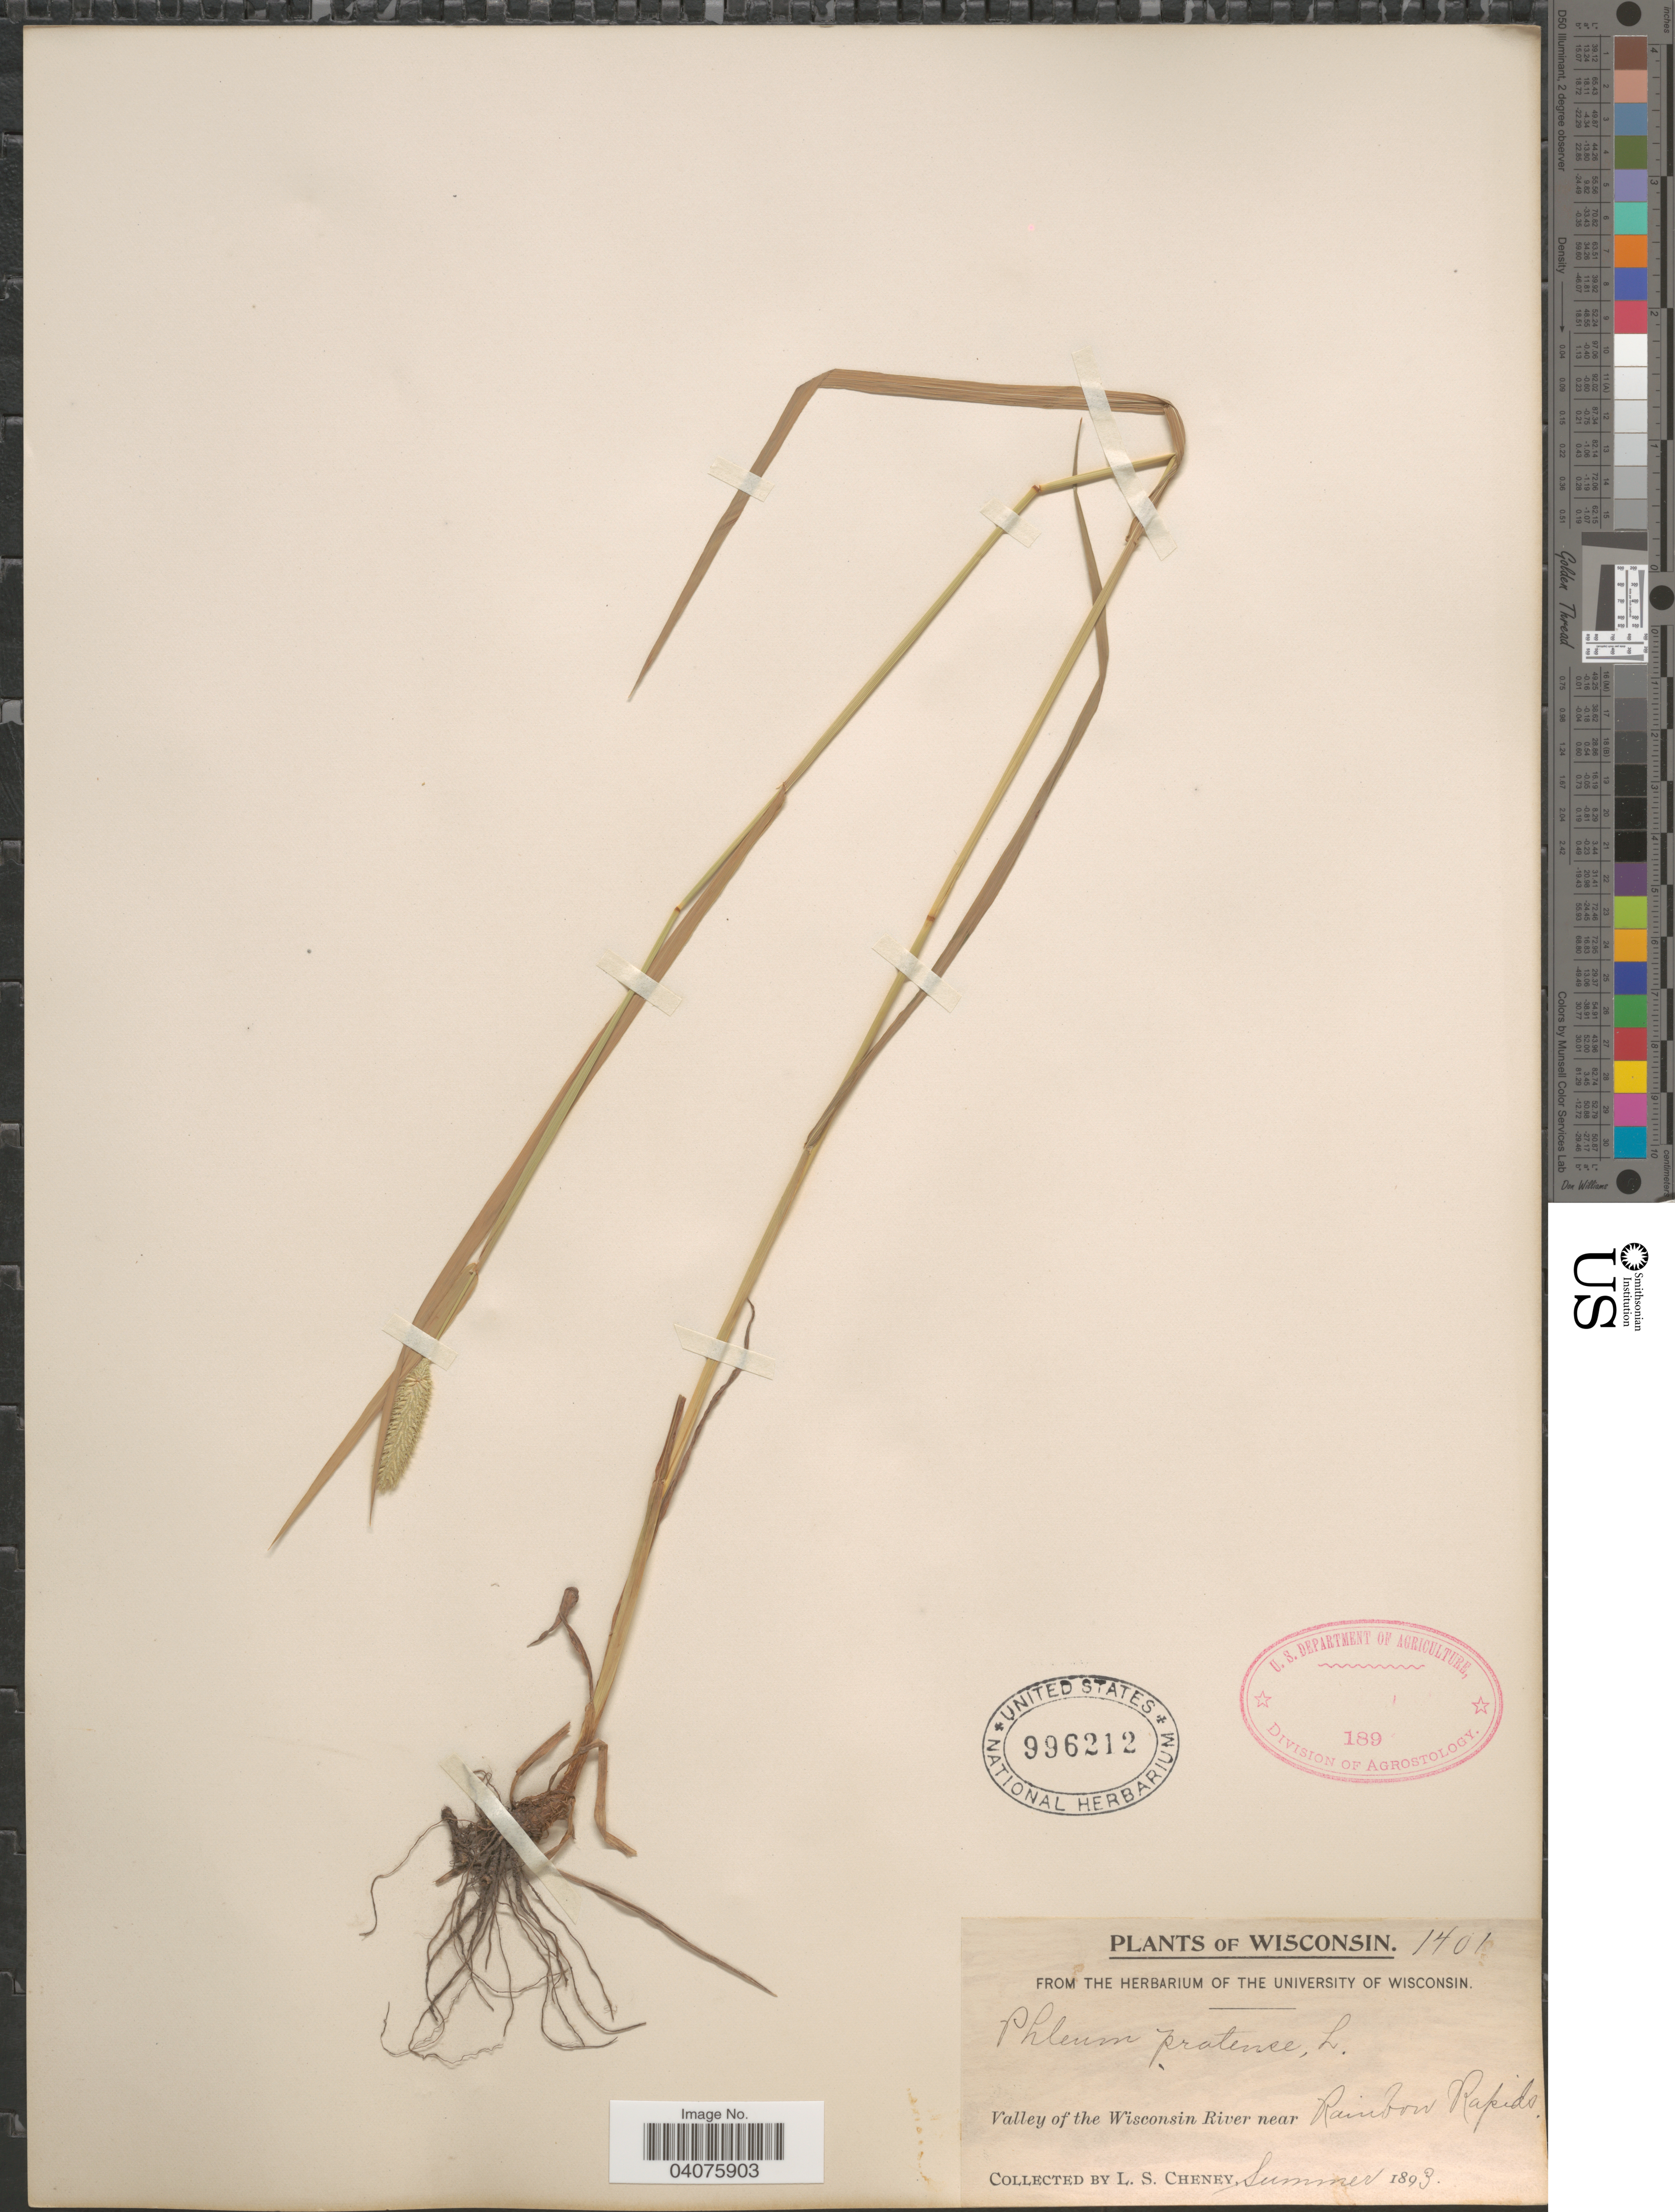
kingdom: Plantae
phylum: Tracheophyta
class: Liliopsida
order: Poales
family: Poaceae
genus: Phleum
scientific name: Phleum pratense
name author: L.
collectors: L. Cheney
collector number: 1401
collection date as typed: Summer 1893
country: United States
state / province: Wisconsin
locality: Valley of the Wisconsin River near Rainbow Rapids.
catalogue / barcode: US 996212